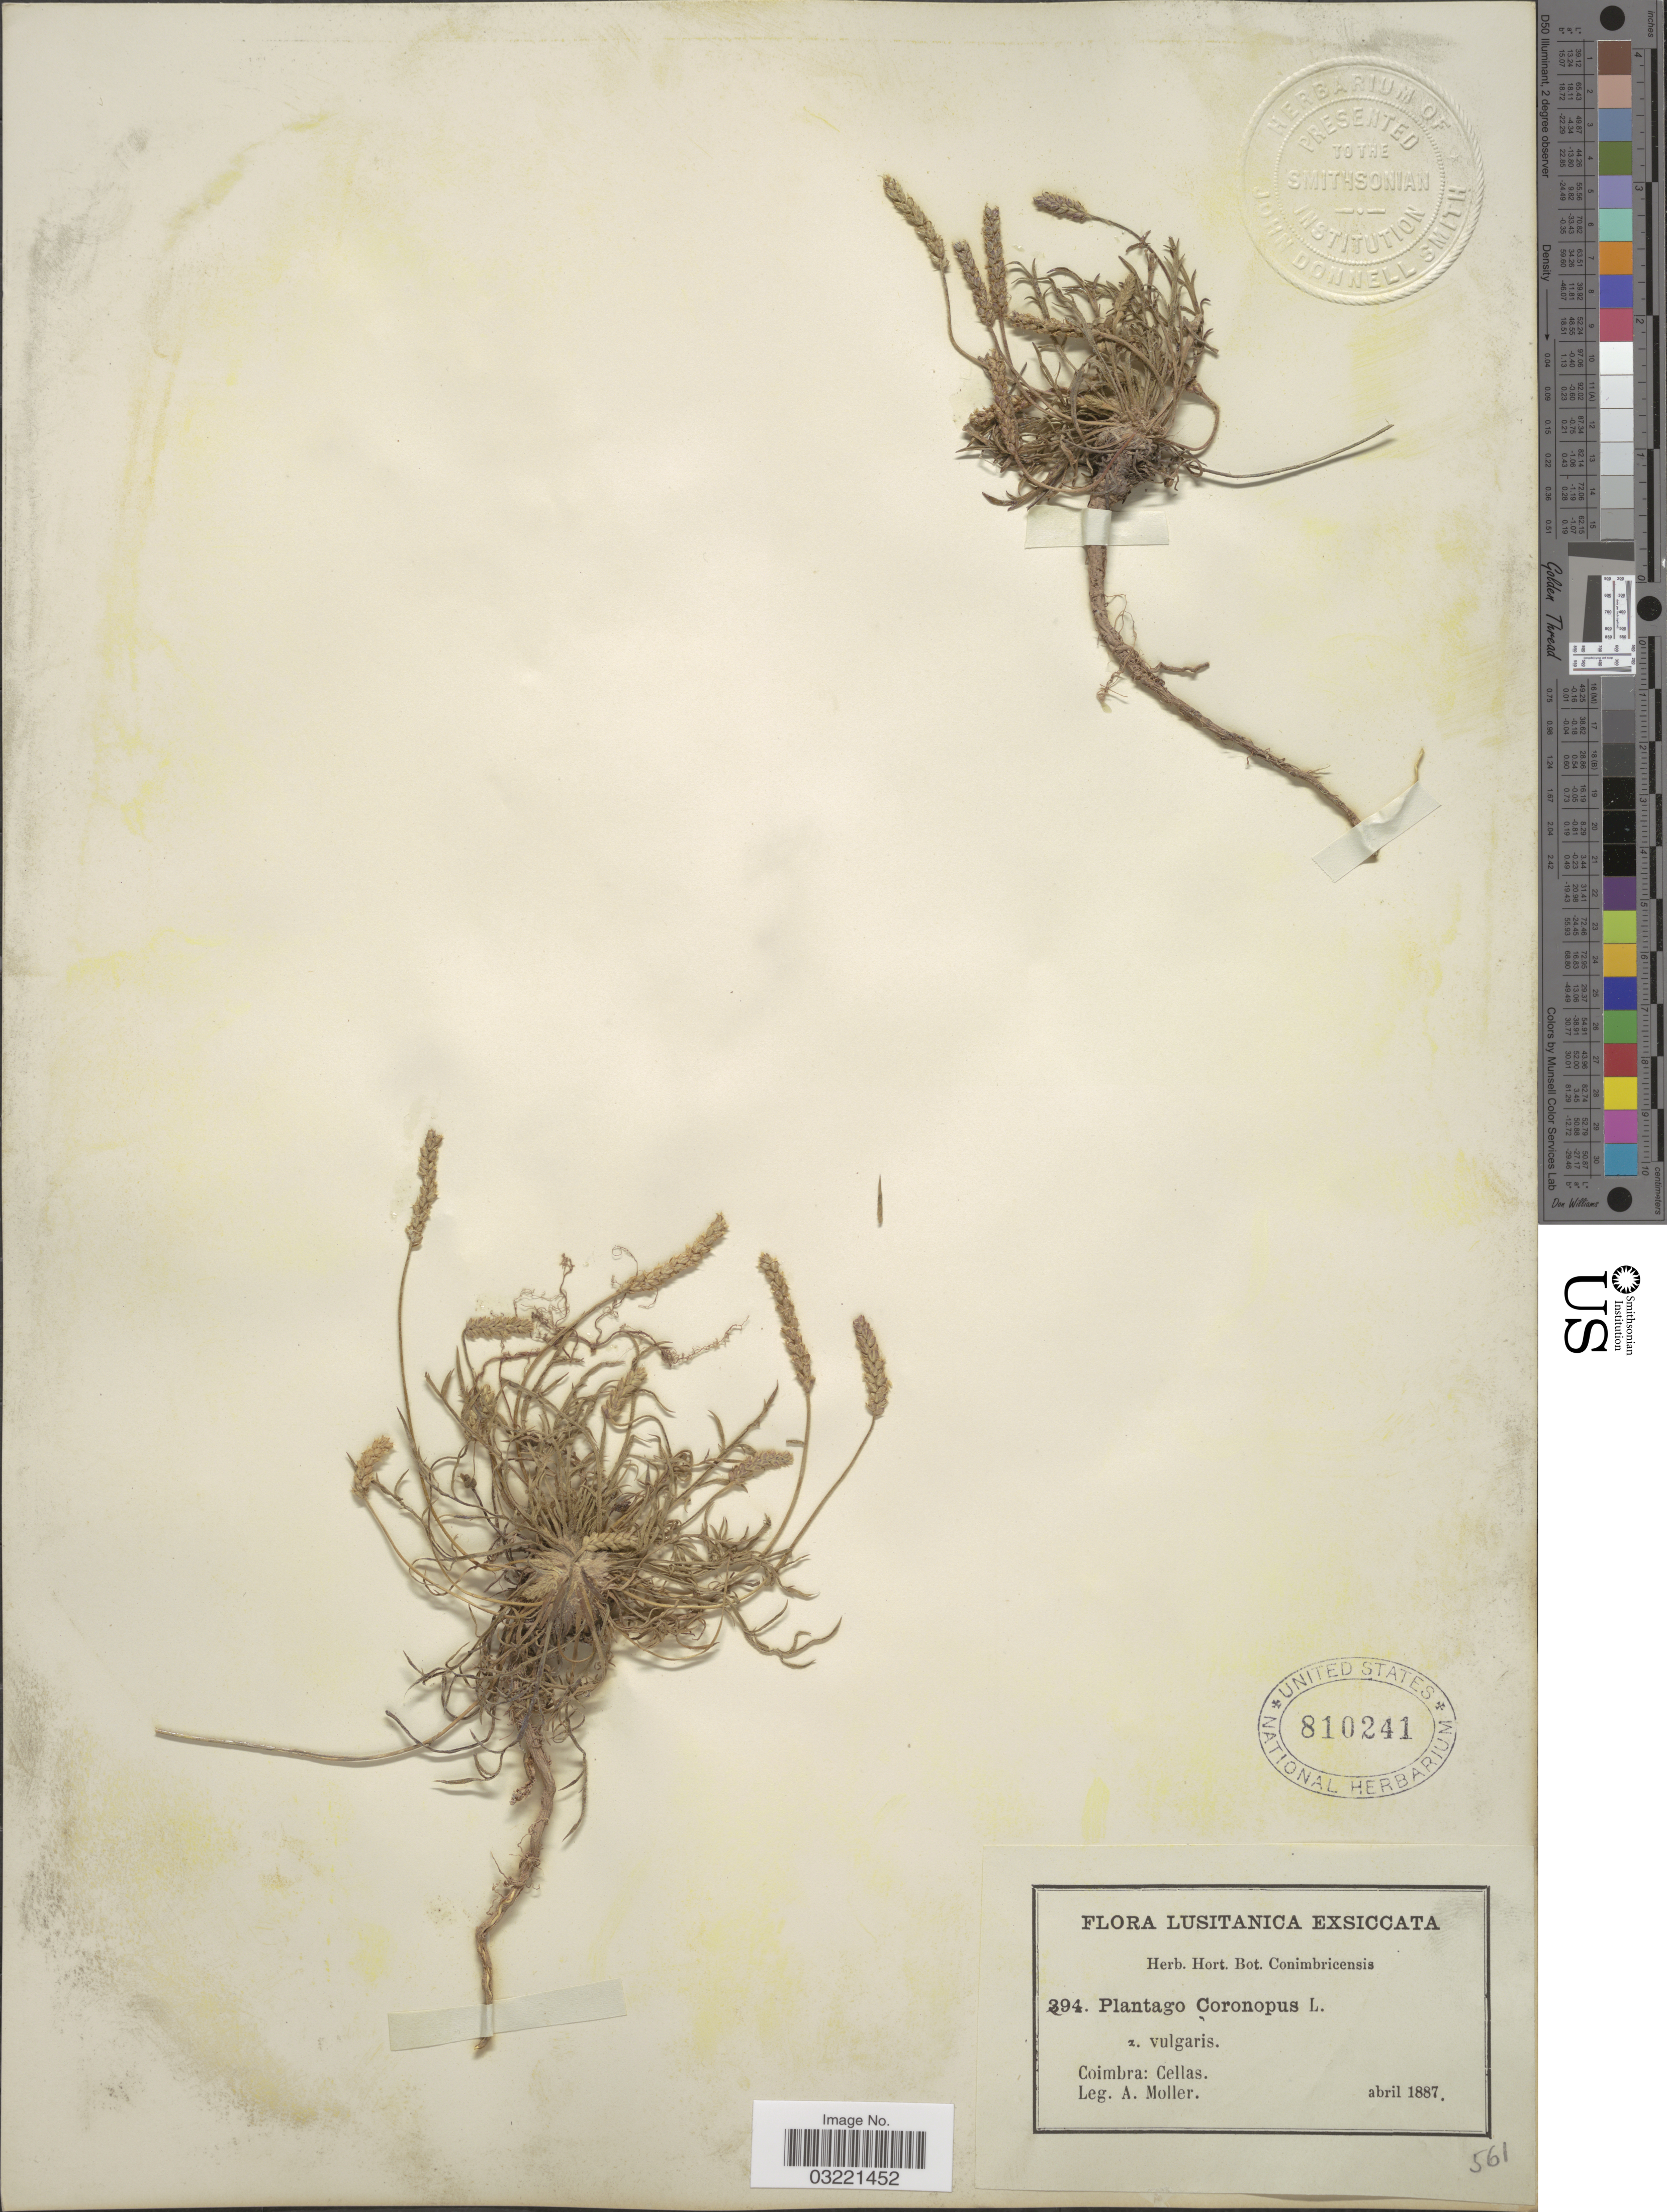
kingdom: Plantae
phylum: Tracheophyta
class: Magnoliopsida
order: Lamiales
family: Plantaginaceae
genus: Plantago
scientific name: Plantago coronopus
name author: L.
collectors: A. Moller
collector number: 394*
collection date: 1887-04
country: Portugal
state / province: Coimbra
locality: Lusitanica Exsiccata, Cellas.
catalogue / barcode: US 810241